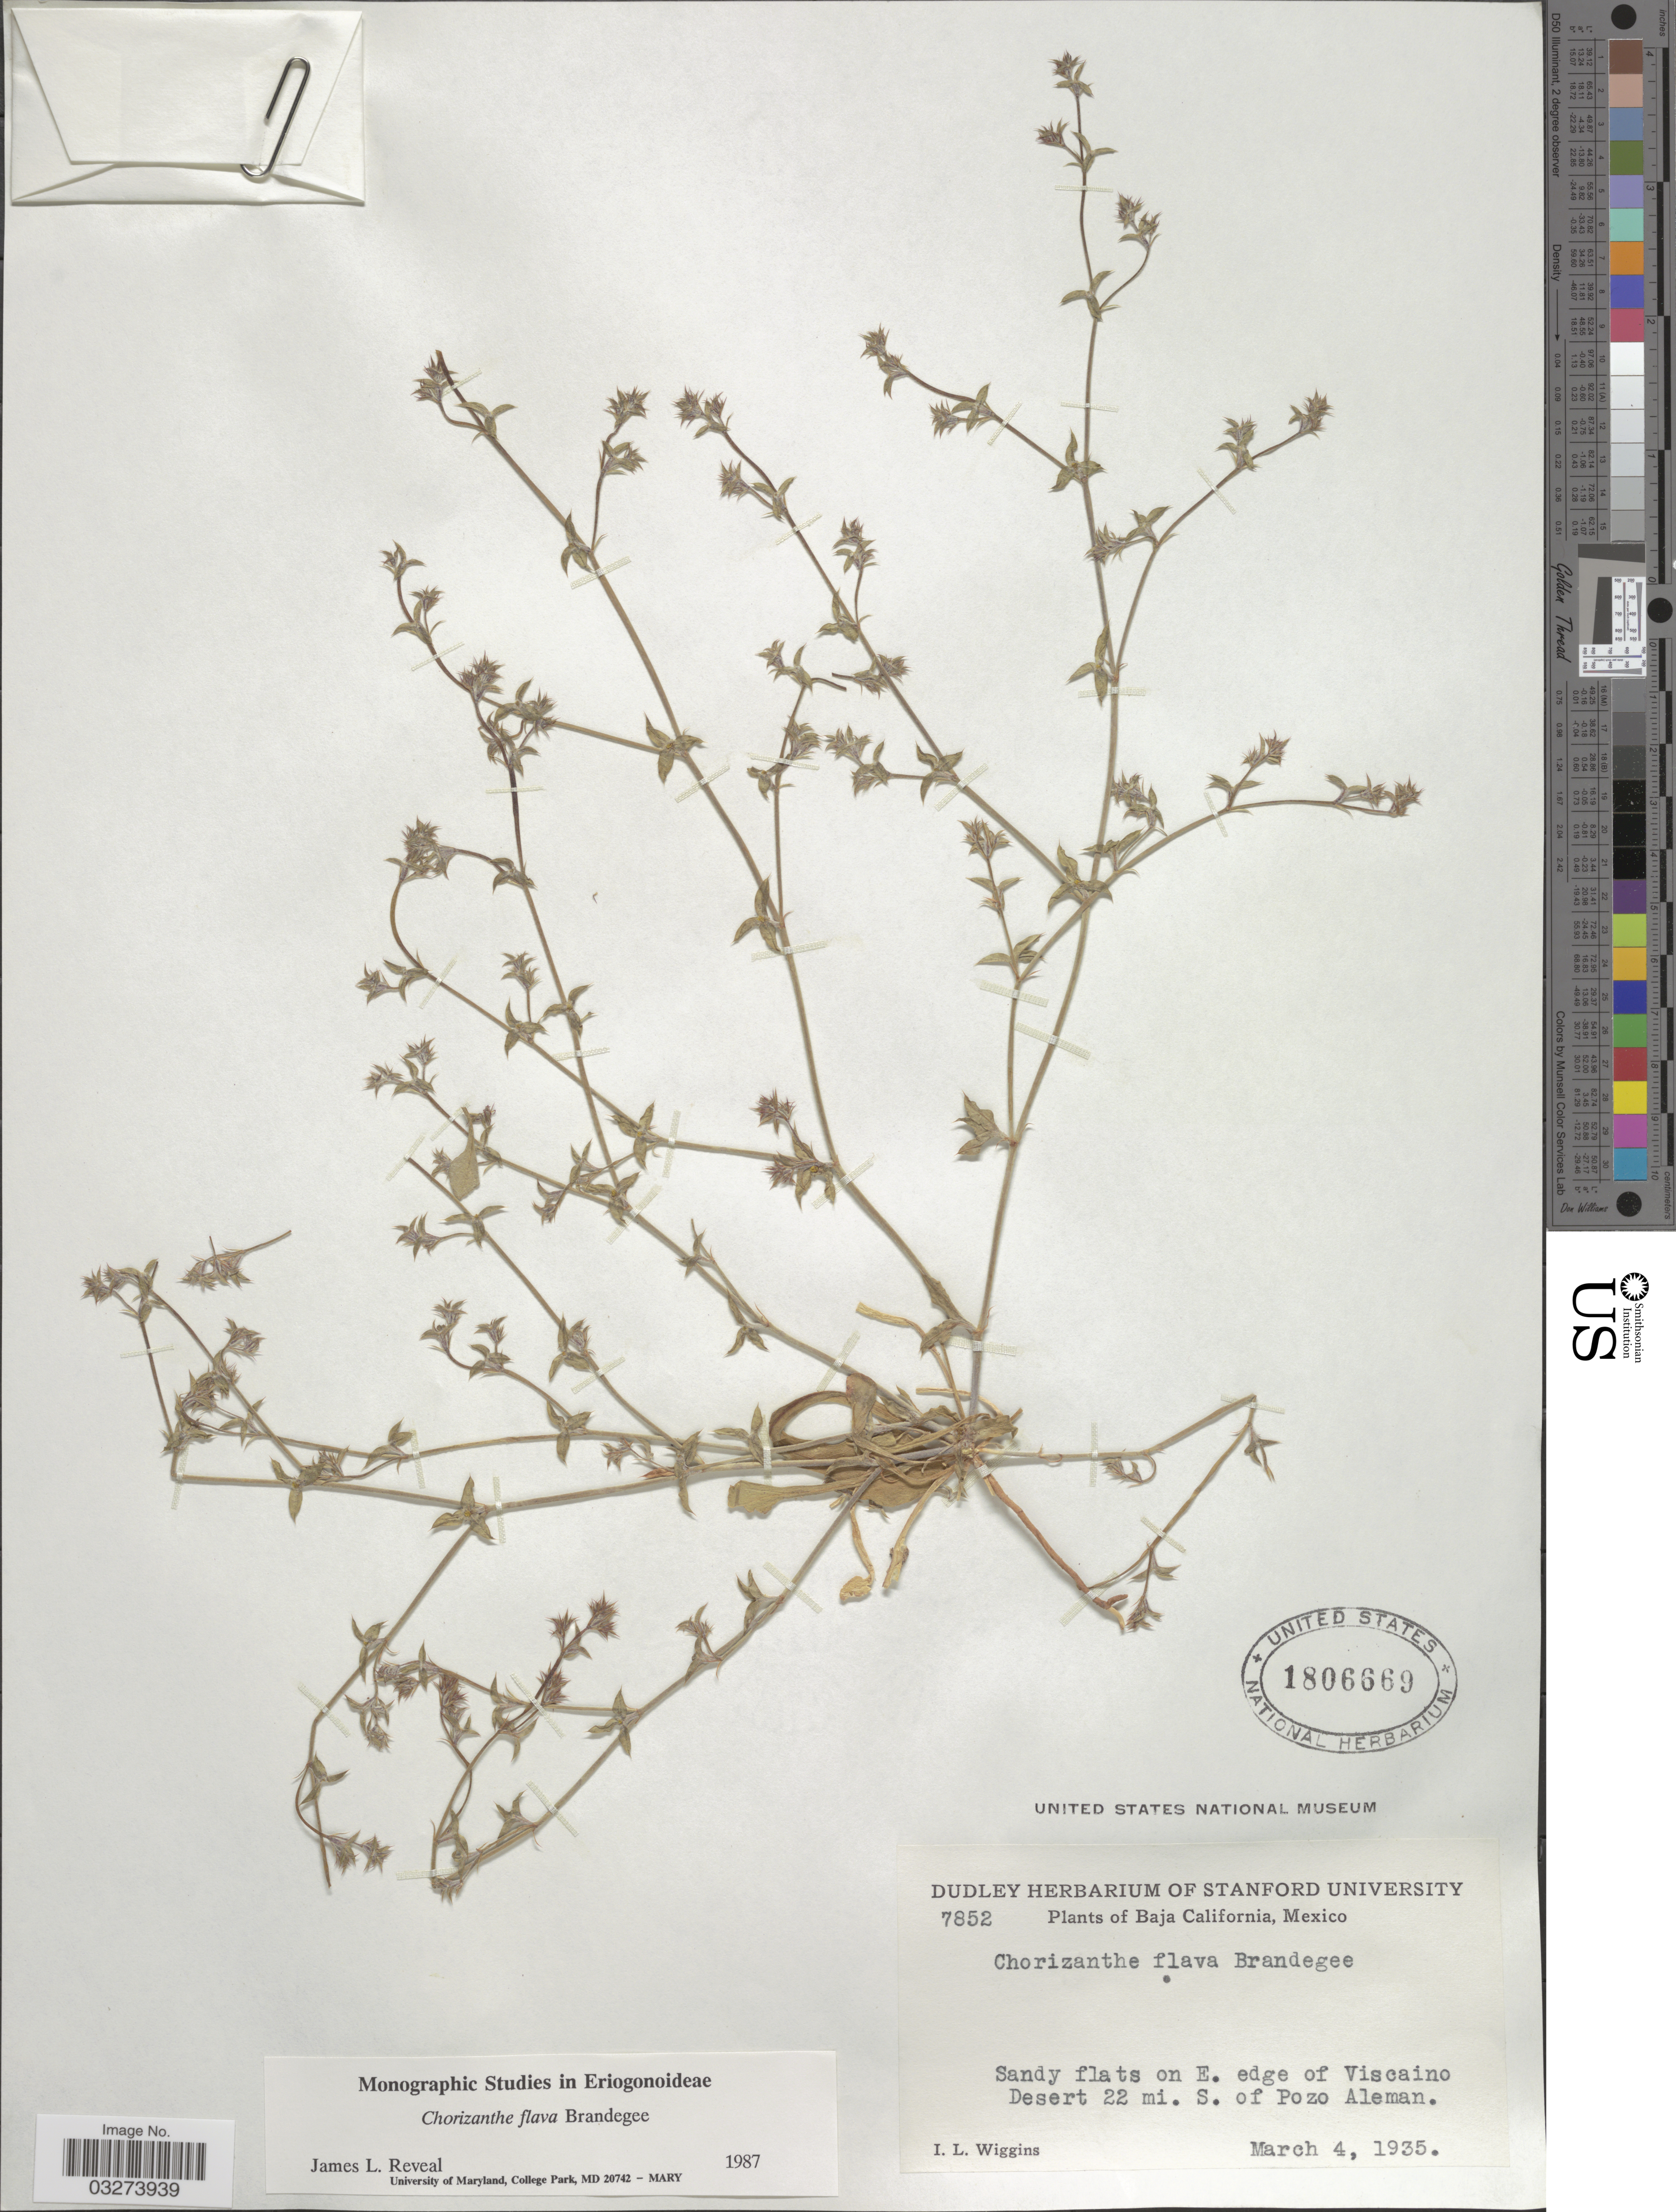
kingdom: Plantae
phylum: Tracheophyta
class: Magnoliopsida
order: Caryophyllales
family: Polygonaceae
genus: Chorizanthe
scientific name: Chorizanthe flava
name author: Brandegee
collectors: I. L. Wiggins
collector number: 7852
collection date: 1935-03-04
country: Mexico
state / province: Baja California Sur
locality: Sandy flats on E. edge of Viscaino Desert 22 mi. S. of Pozo Aleman.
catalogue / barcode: US 1806669